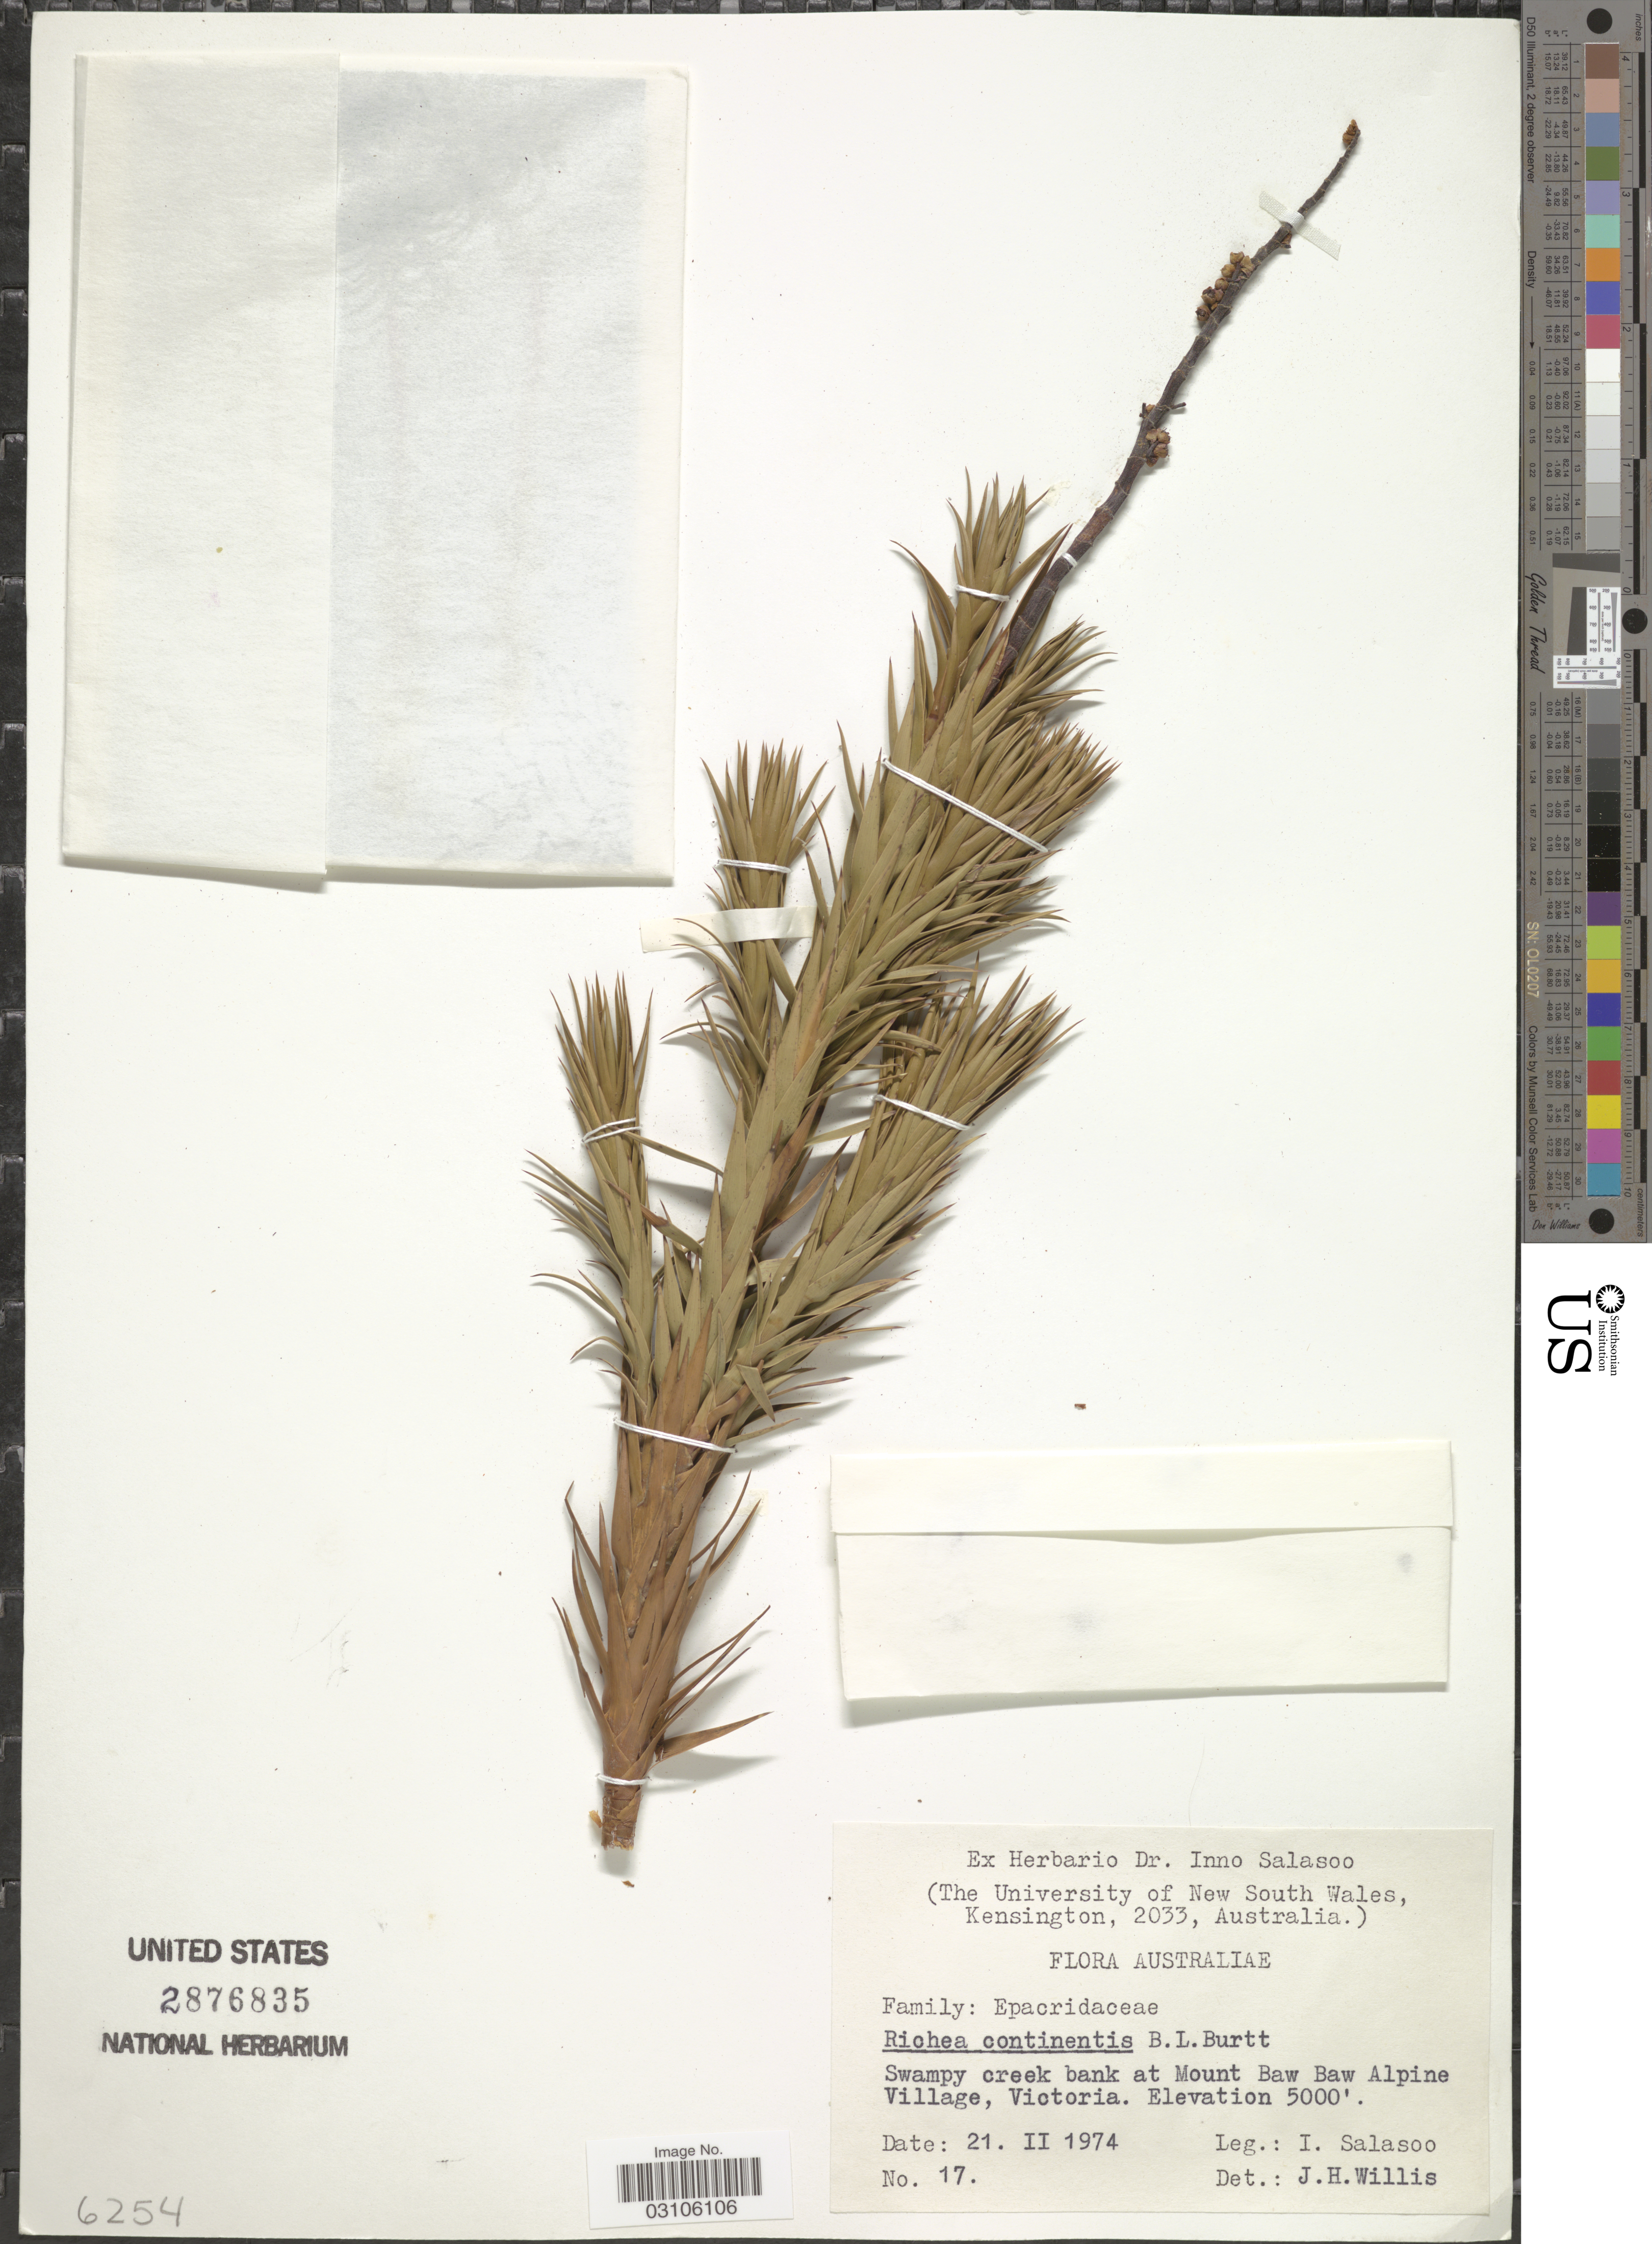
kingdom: Plantae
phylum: Tracheophyta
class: Magnoliopsida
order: Ericales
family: Ericaceae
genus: Richea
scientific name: Richea continentis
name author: B.L. Burtt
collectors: I. Salasoo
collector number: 17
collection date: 1974-02-21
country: Australia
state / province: New South Wales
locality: Swampy creek bank at Mount Baw Baw Alpine Village, Victoria.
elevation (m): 1524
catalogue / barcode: US 2876835